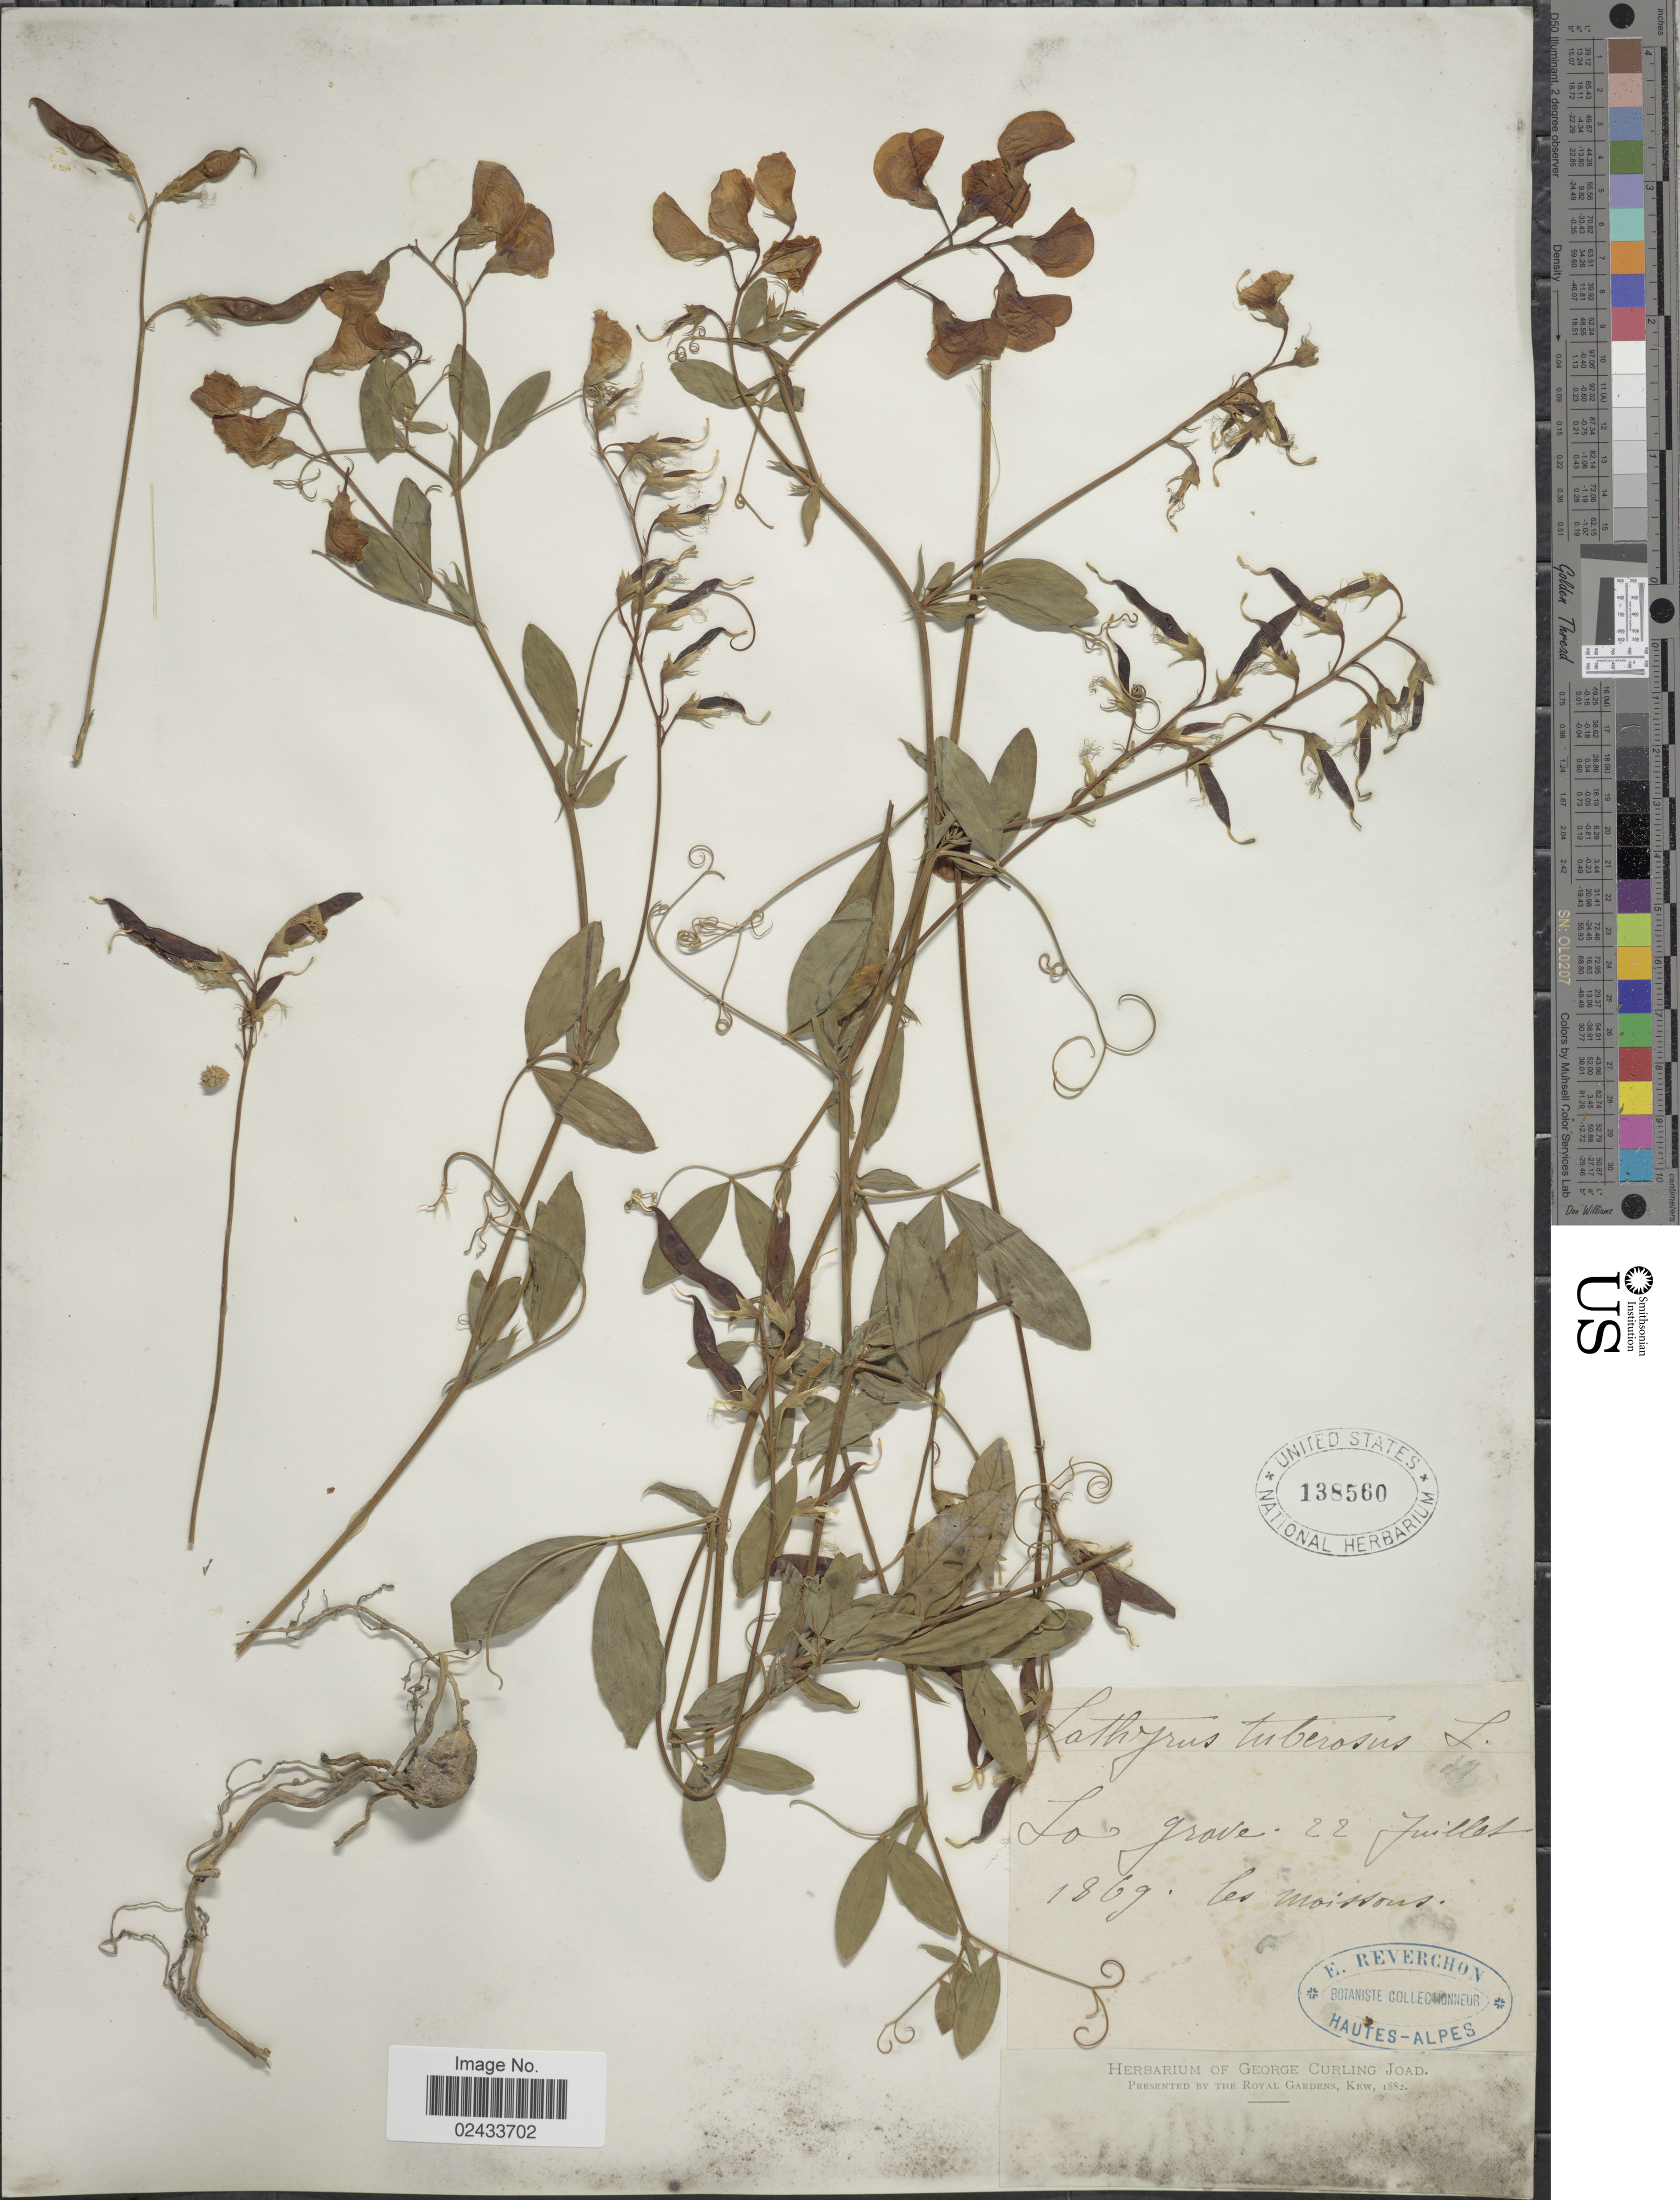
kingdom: Plantae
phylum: Tracheophyta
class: Magnoliopsida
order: Fabales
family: Fabaceae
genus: Lathyrus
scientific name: Lathyrus tuberosus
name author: L.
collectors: E. Reverchon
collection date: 1869-07-22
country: France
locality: La Grave, les moissons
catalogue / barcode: US 138560